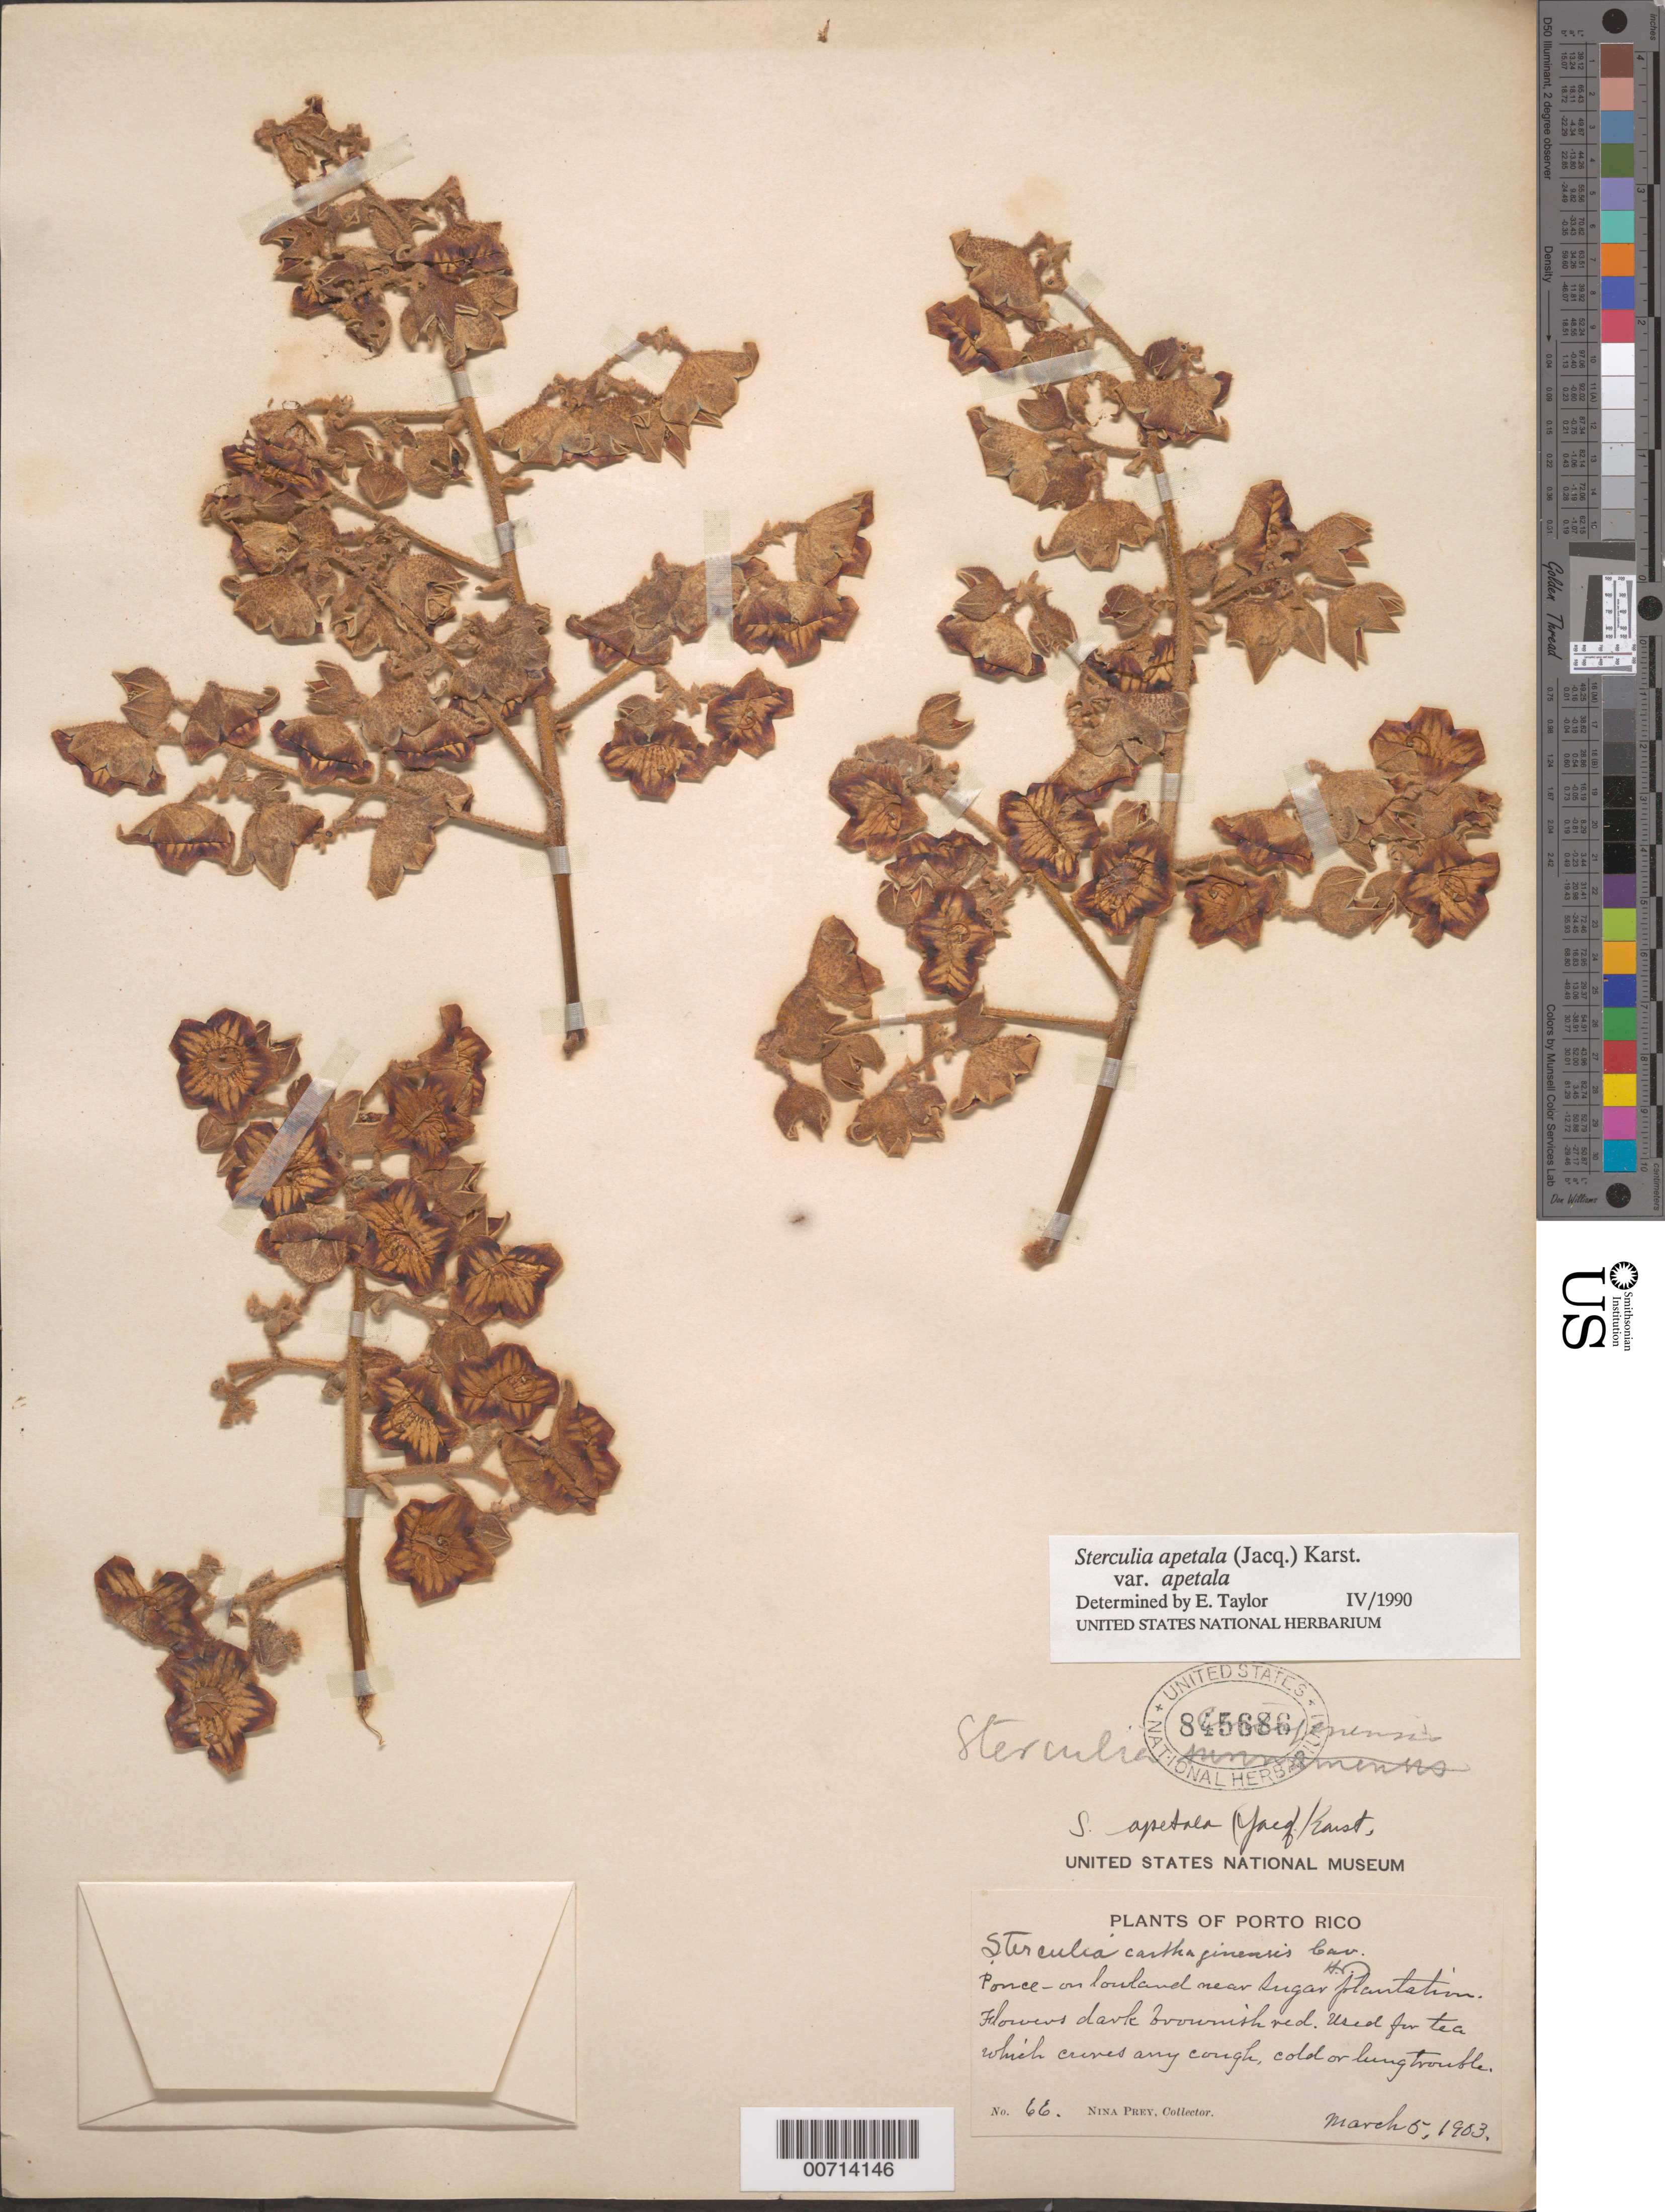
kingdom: Plantae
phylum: Tracheophyta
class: Magnoliopsida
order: Malvales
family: Malvaceae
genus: Sterculia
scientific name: Sterculia apetala var. apetala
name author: (Jacq.) H. Karst.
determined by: Taylor, E.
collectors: N. Prey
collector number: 66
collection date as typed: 05 Mar 1903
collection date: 1903-03-05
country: Puerto Rico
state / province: Ponce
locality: Sugar Plantation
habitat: On lowland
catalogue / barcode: US 845686